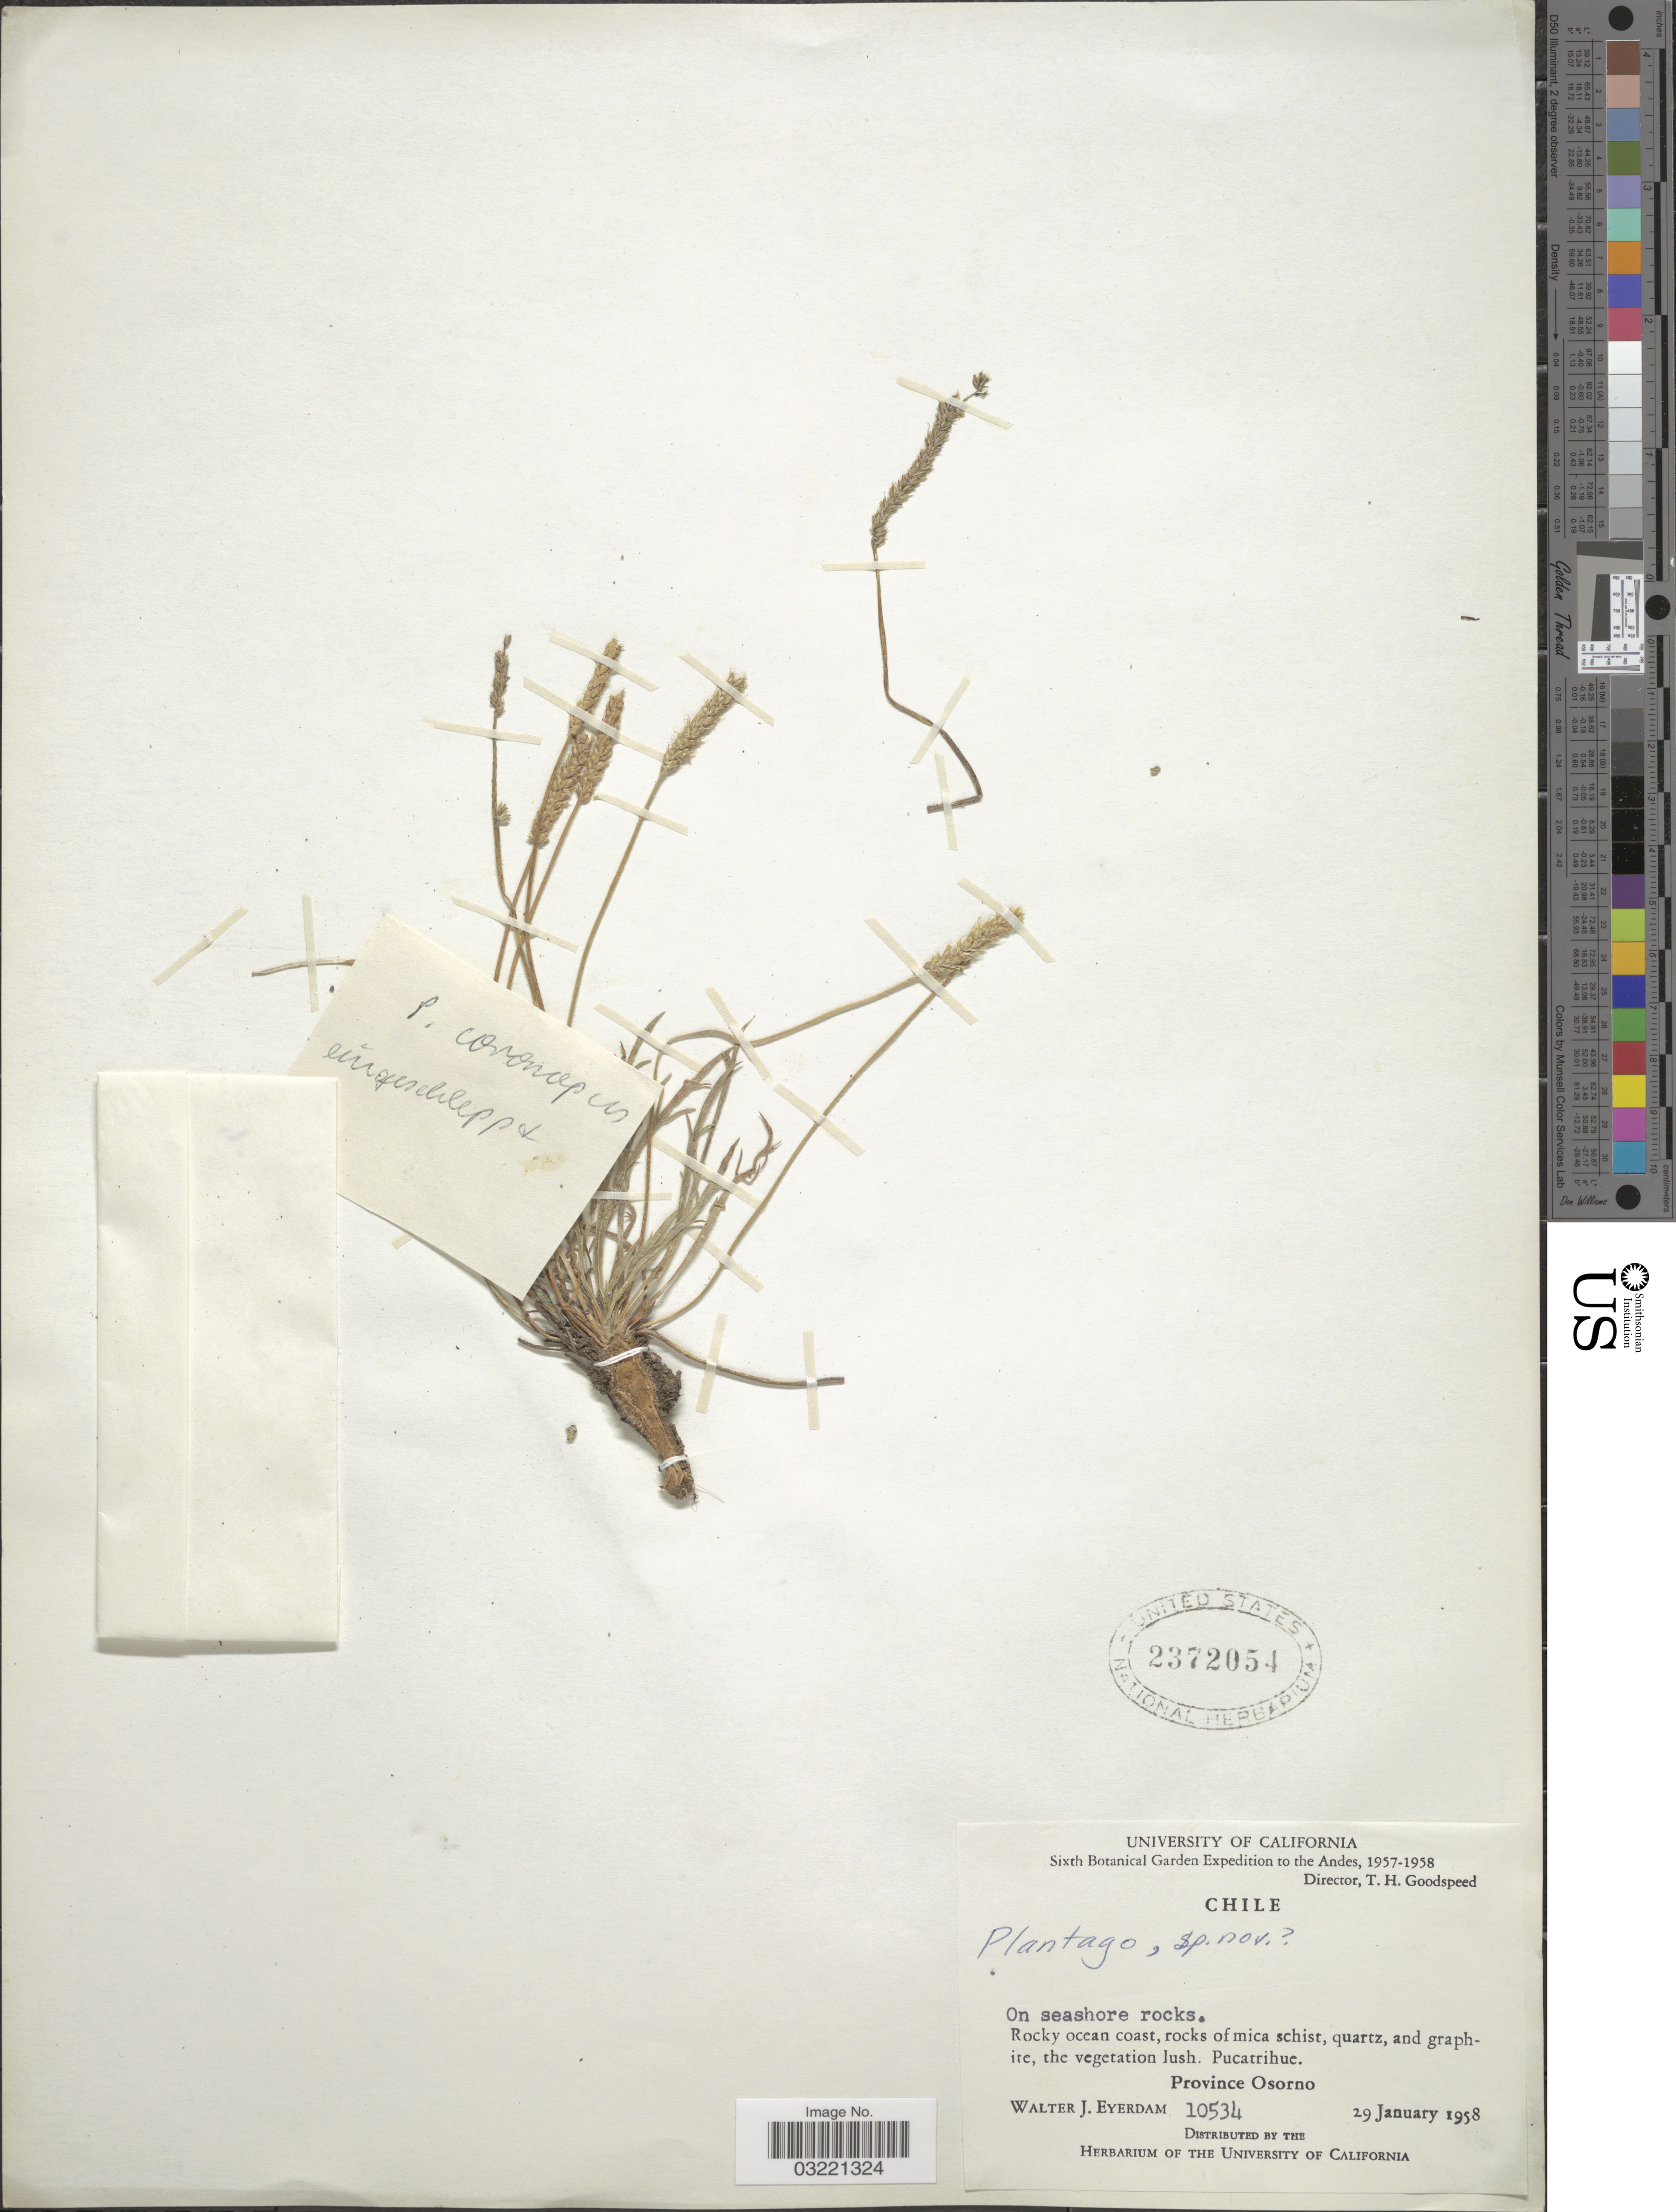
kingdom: Plantae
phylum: Tracheophyta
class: Magnoliopsida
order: Lamiales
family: Plantaginaceae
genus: Plantago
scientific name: Plantago sp.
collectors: W. J. Eyerdam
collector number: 10534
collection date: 1958-01-29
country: Chile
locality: Andes, Pucatrihue. Province Osorno.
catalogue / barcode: US 2372054